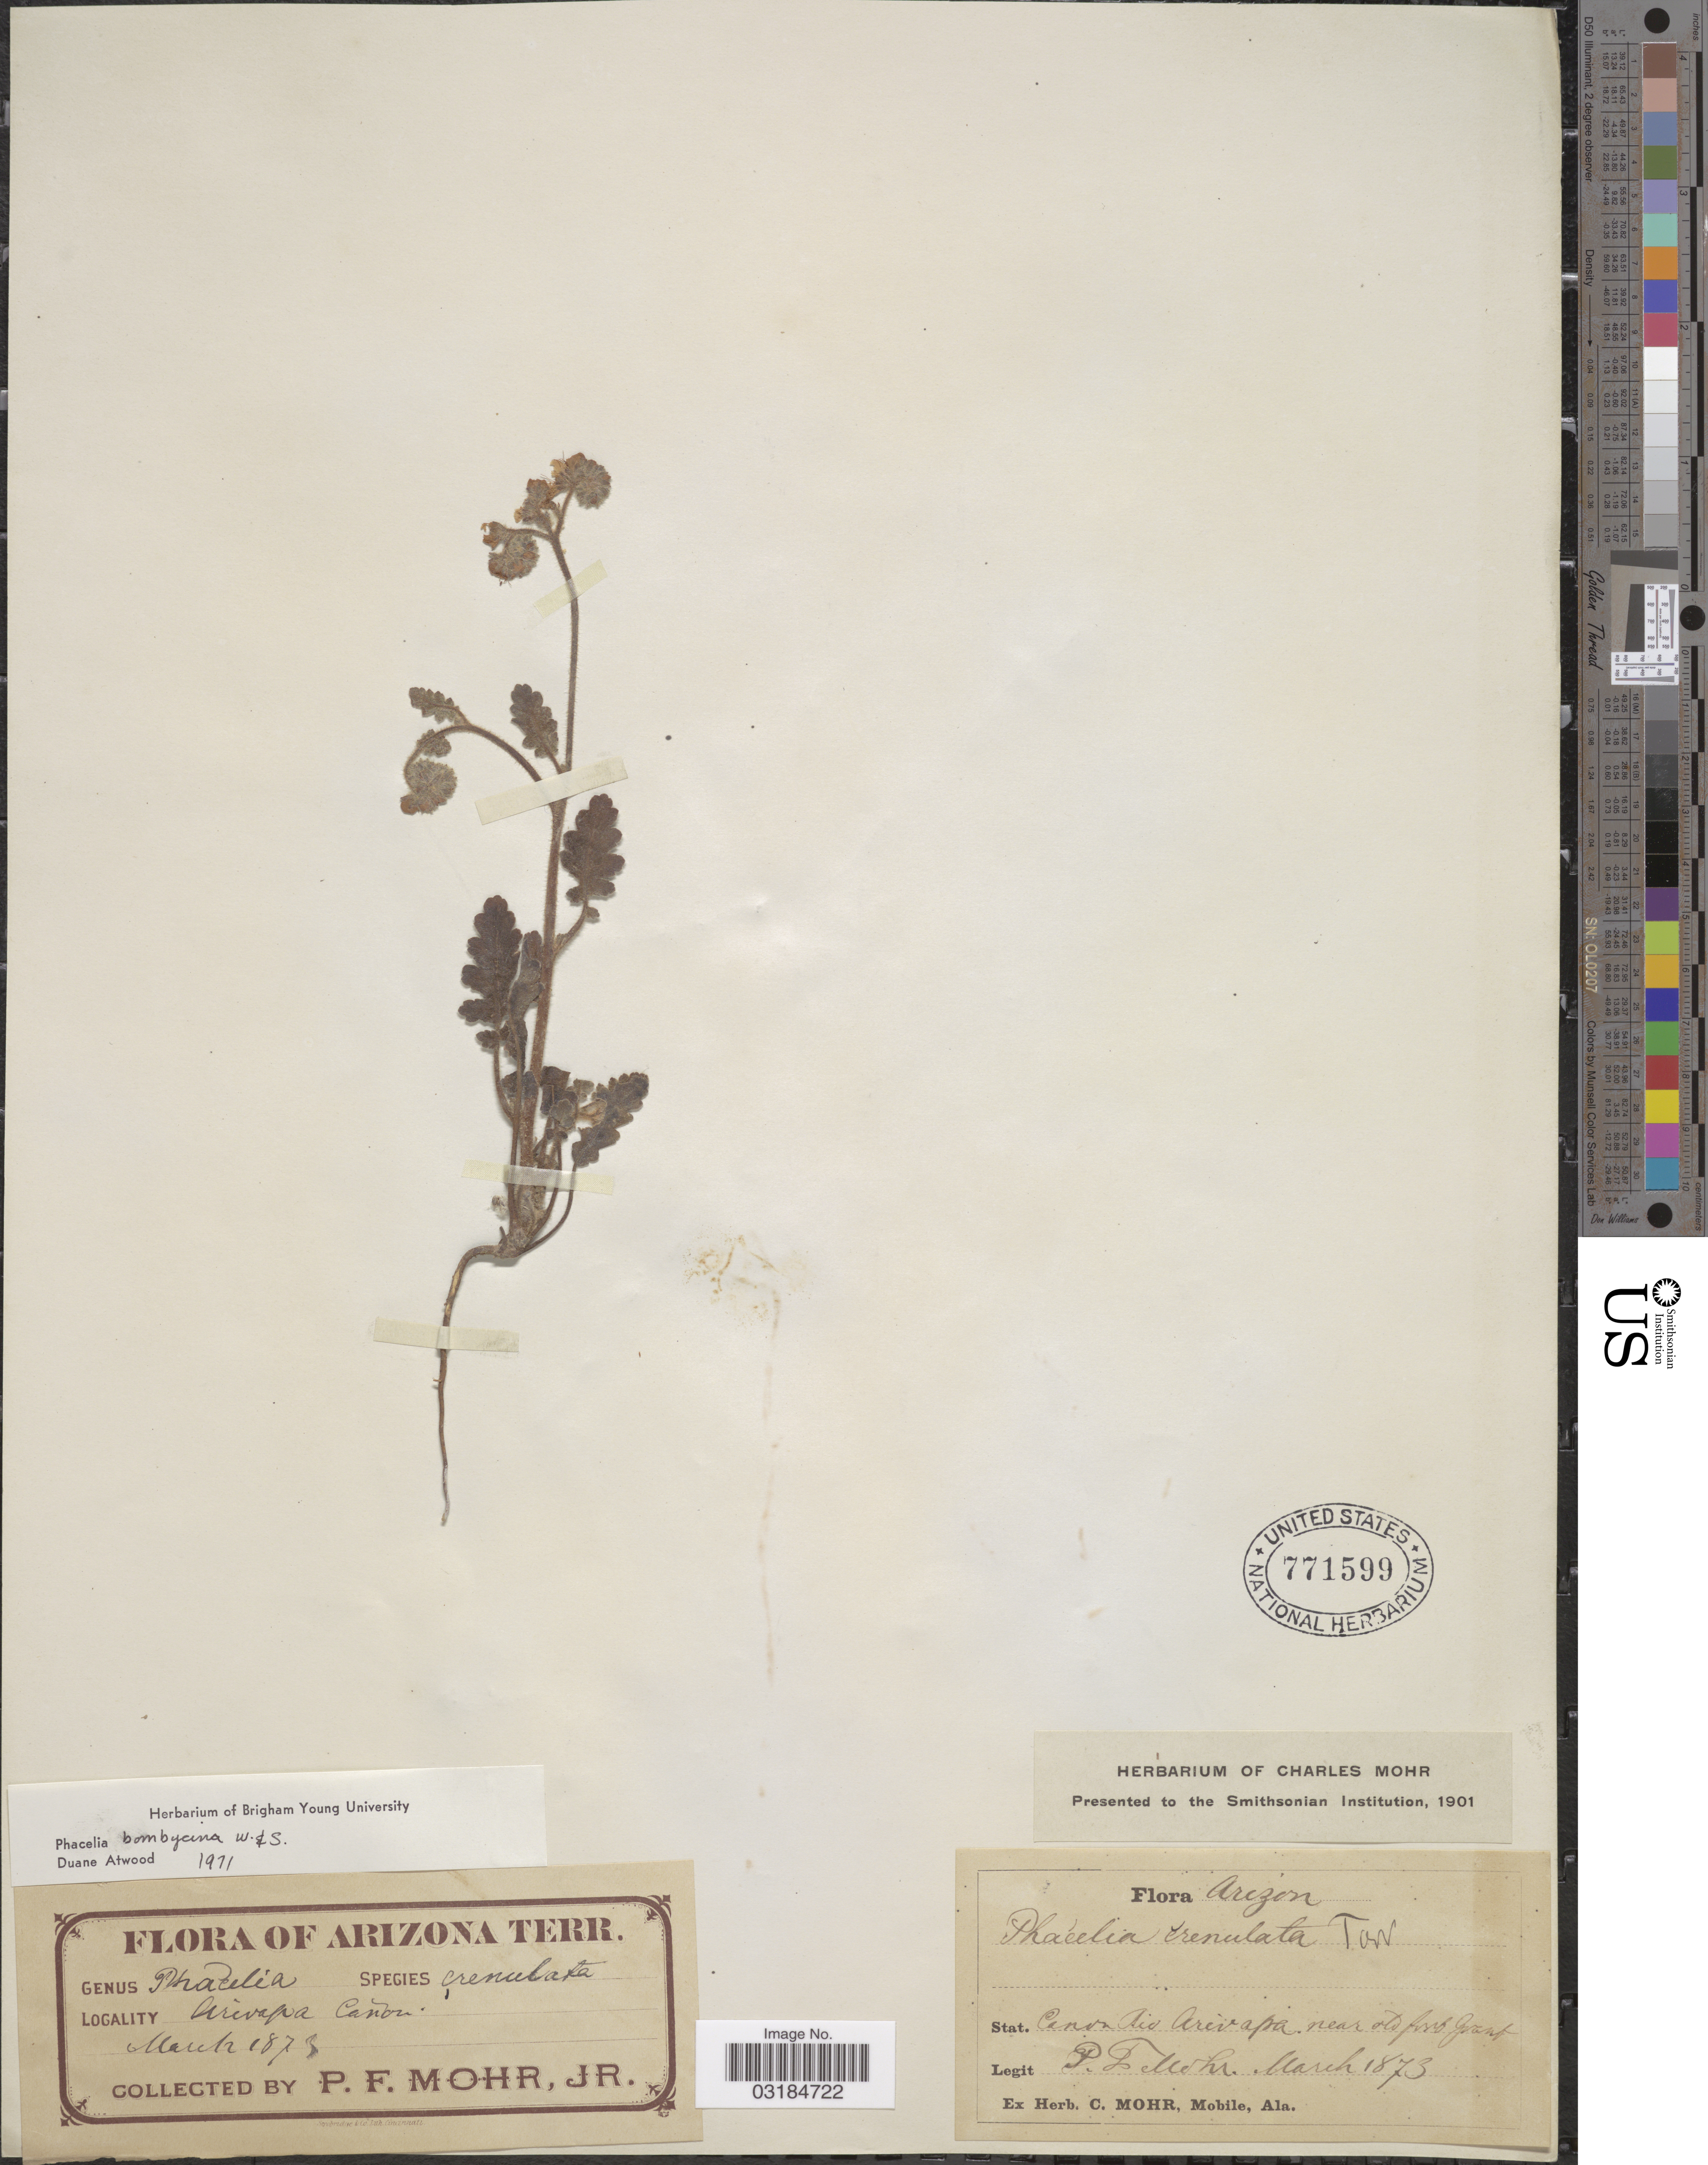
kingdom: Plantae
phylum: Tracheophyta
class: Magnoliopsida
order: Boraginales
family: Hydrophyllaceae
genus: Phacelia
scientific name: Phacelia bombycina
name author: Wooton & Standl.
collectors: P. F. Mohr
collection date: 1873-03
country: United States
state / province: Arizona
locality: Arizona Terr., Cañon Rio Arivapa, near old fort Grant.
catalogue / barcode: US 771599